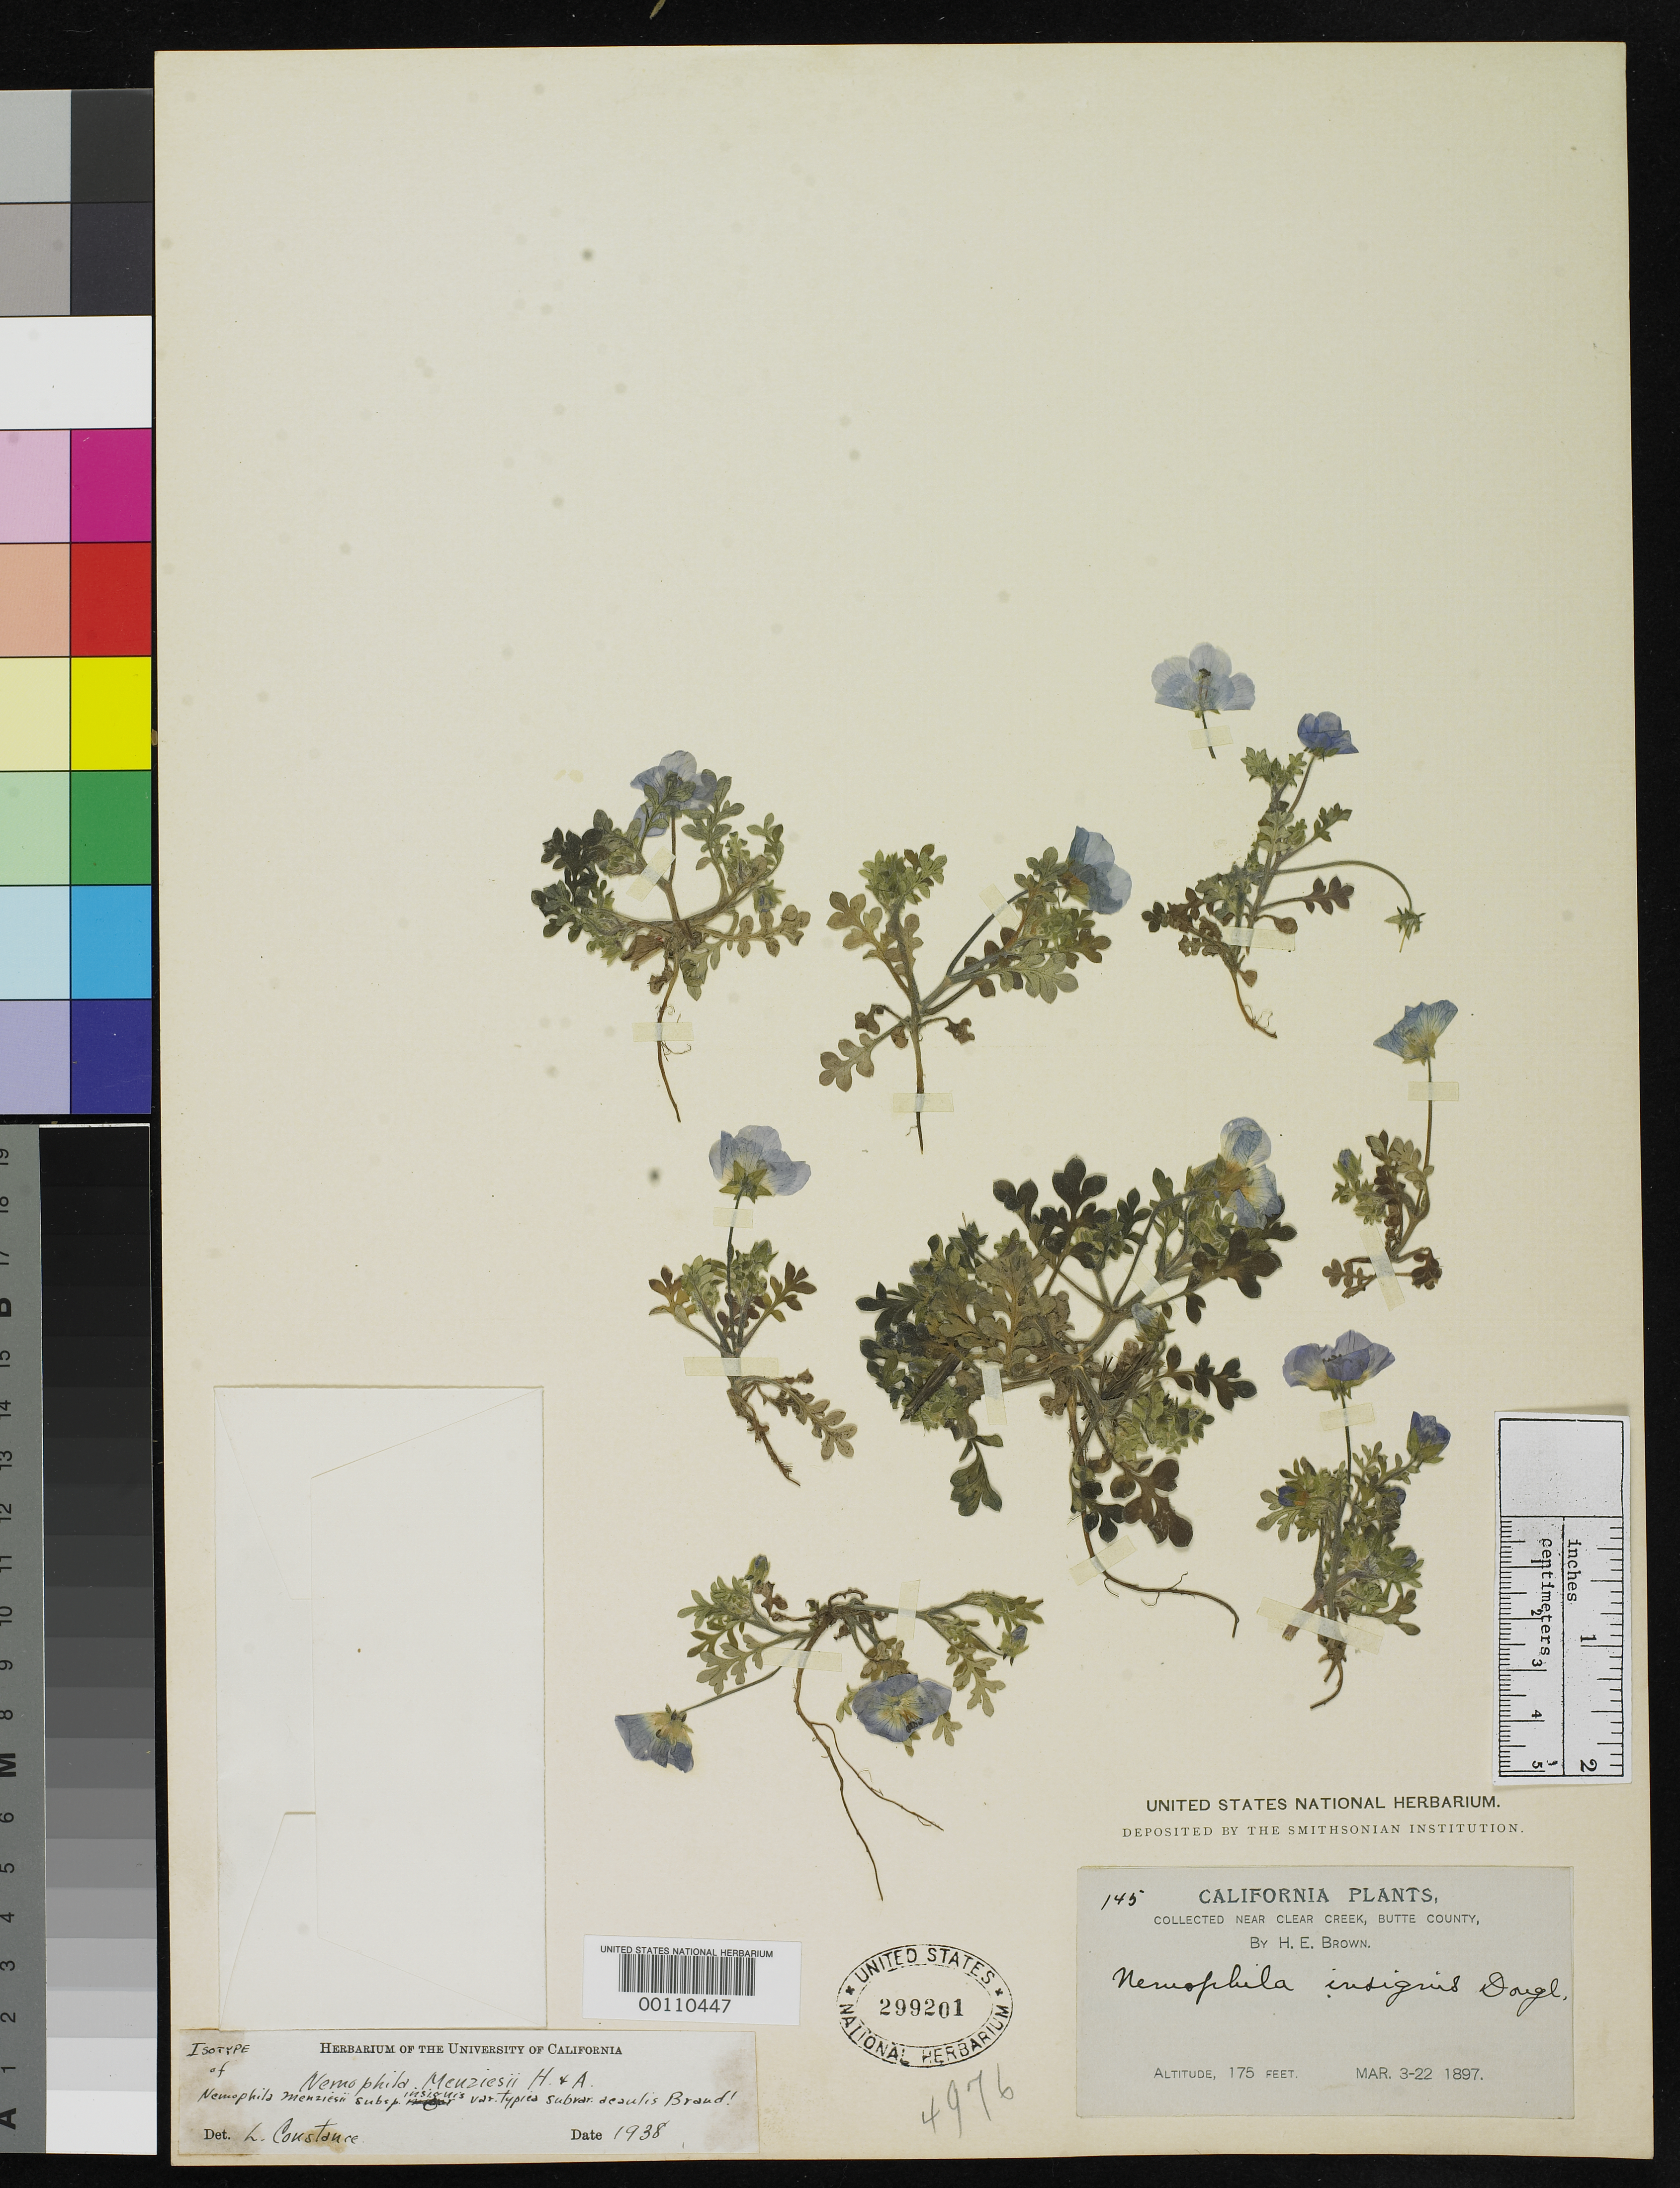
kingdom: Plantae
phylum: Tracheophyta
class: Magnoliopsida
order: Boraginales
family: Hydrophyllaceae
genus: Nemophila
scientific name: Nemophila menziesii subvar. acaulis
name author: Brand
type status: Isotype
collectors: H. E. Brown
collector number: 145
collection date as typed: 03 Mar 1897 to 22 Mar 1897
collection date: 1897-03-03/1897-03-22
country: United States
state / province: California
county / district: Butte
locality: Near Clear Creek.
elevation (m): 53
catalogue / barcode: US 299201